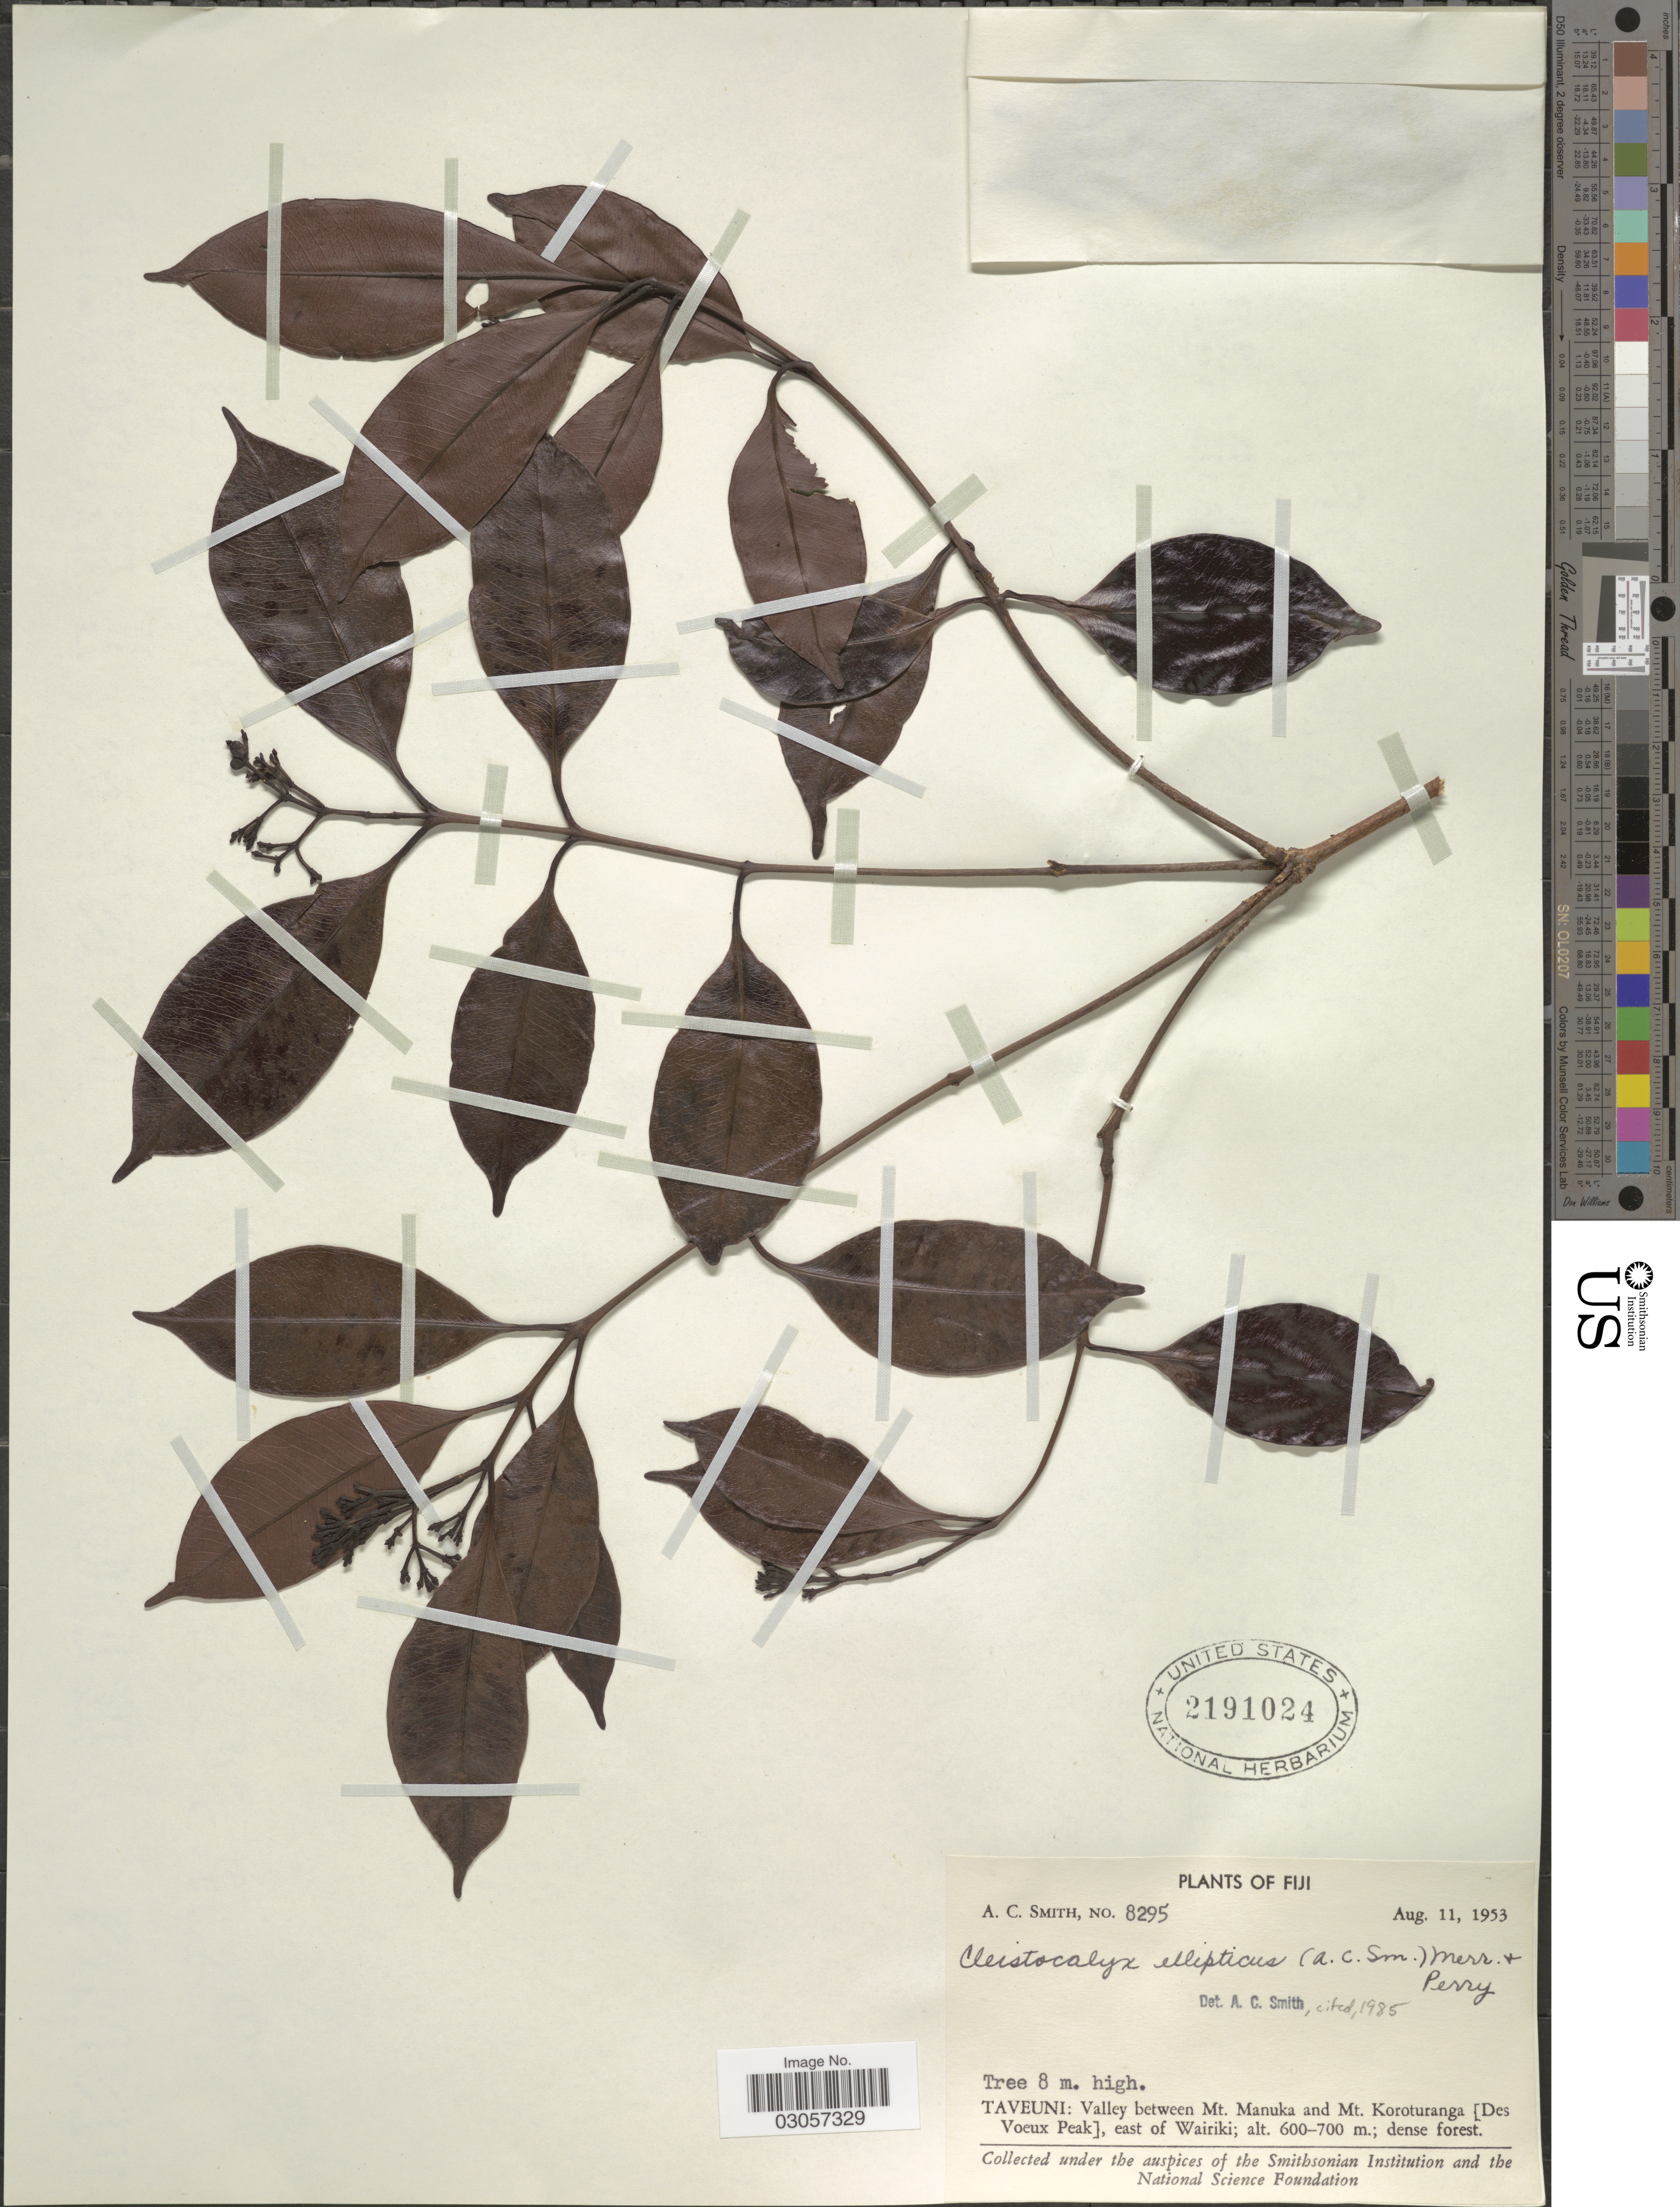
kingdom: Plantae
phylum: Tracheophyta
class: Magnoliopsida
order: Myrtales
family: Myrtaceae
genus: Syzygium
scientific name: Syzygium seemannii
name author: (A. Gray) Craven & Biffin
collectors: A. C. Smith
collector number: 8295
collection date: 1953-08-11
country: Fiji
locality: Taveuni: Valley between Mt. Manuka and Mt. Koroturanga [Des Voeux Peak], east of Wairiki.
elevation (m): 600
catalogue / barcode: US 2191024